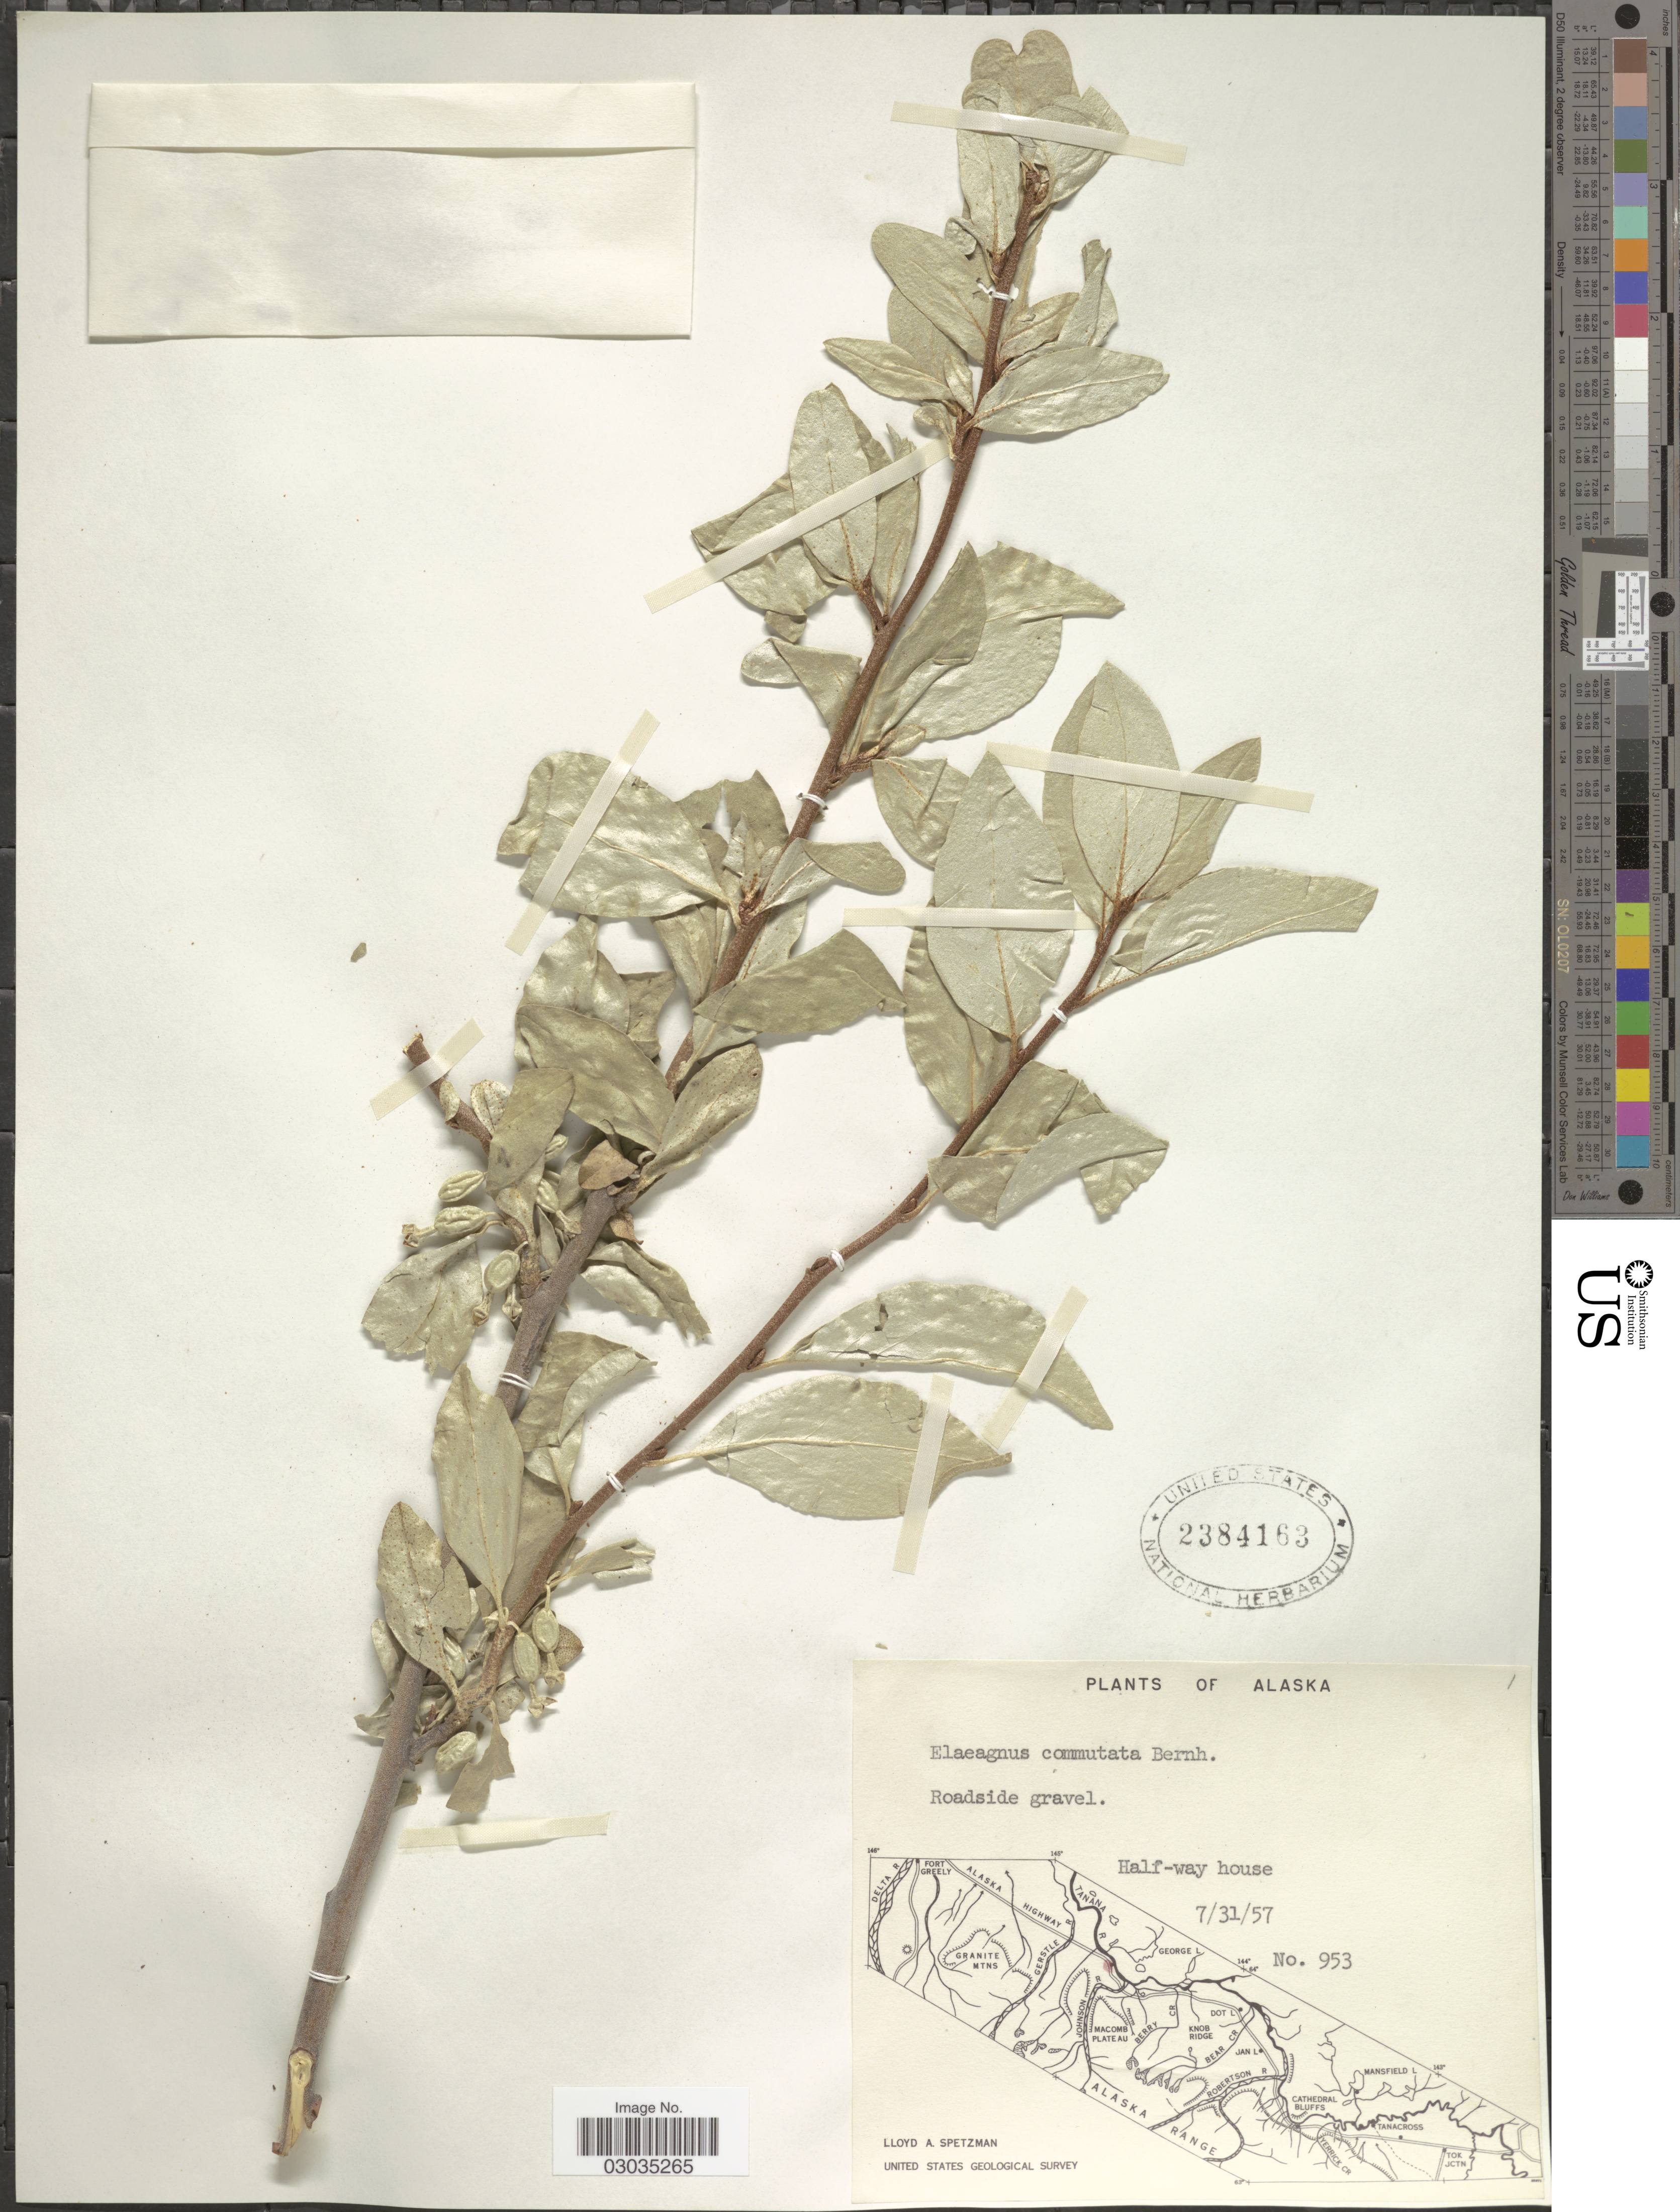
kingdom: Plantae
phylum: Tracheophyta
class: Magnoliopsida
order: Rosales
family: Elaeagnaceae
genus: Elaeagnus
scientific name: Elaeagnus commutata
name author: Bernh. ex Rydb.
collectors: L. Spetzman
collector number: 953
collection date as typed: Transcribed d/m/y: 31/7/57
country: United States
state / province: Alaska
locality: Half-way house.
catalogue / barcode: US 2384163